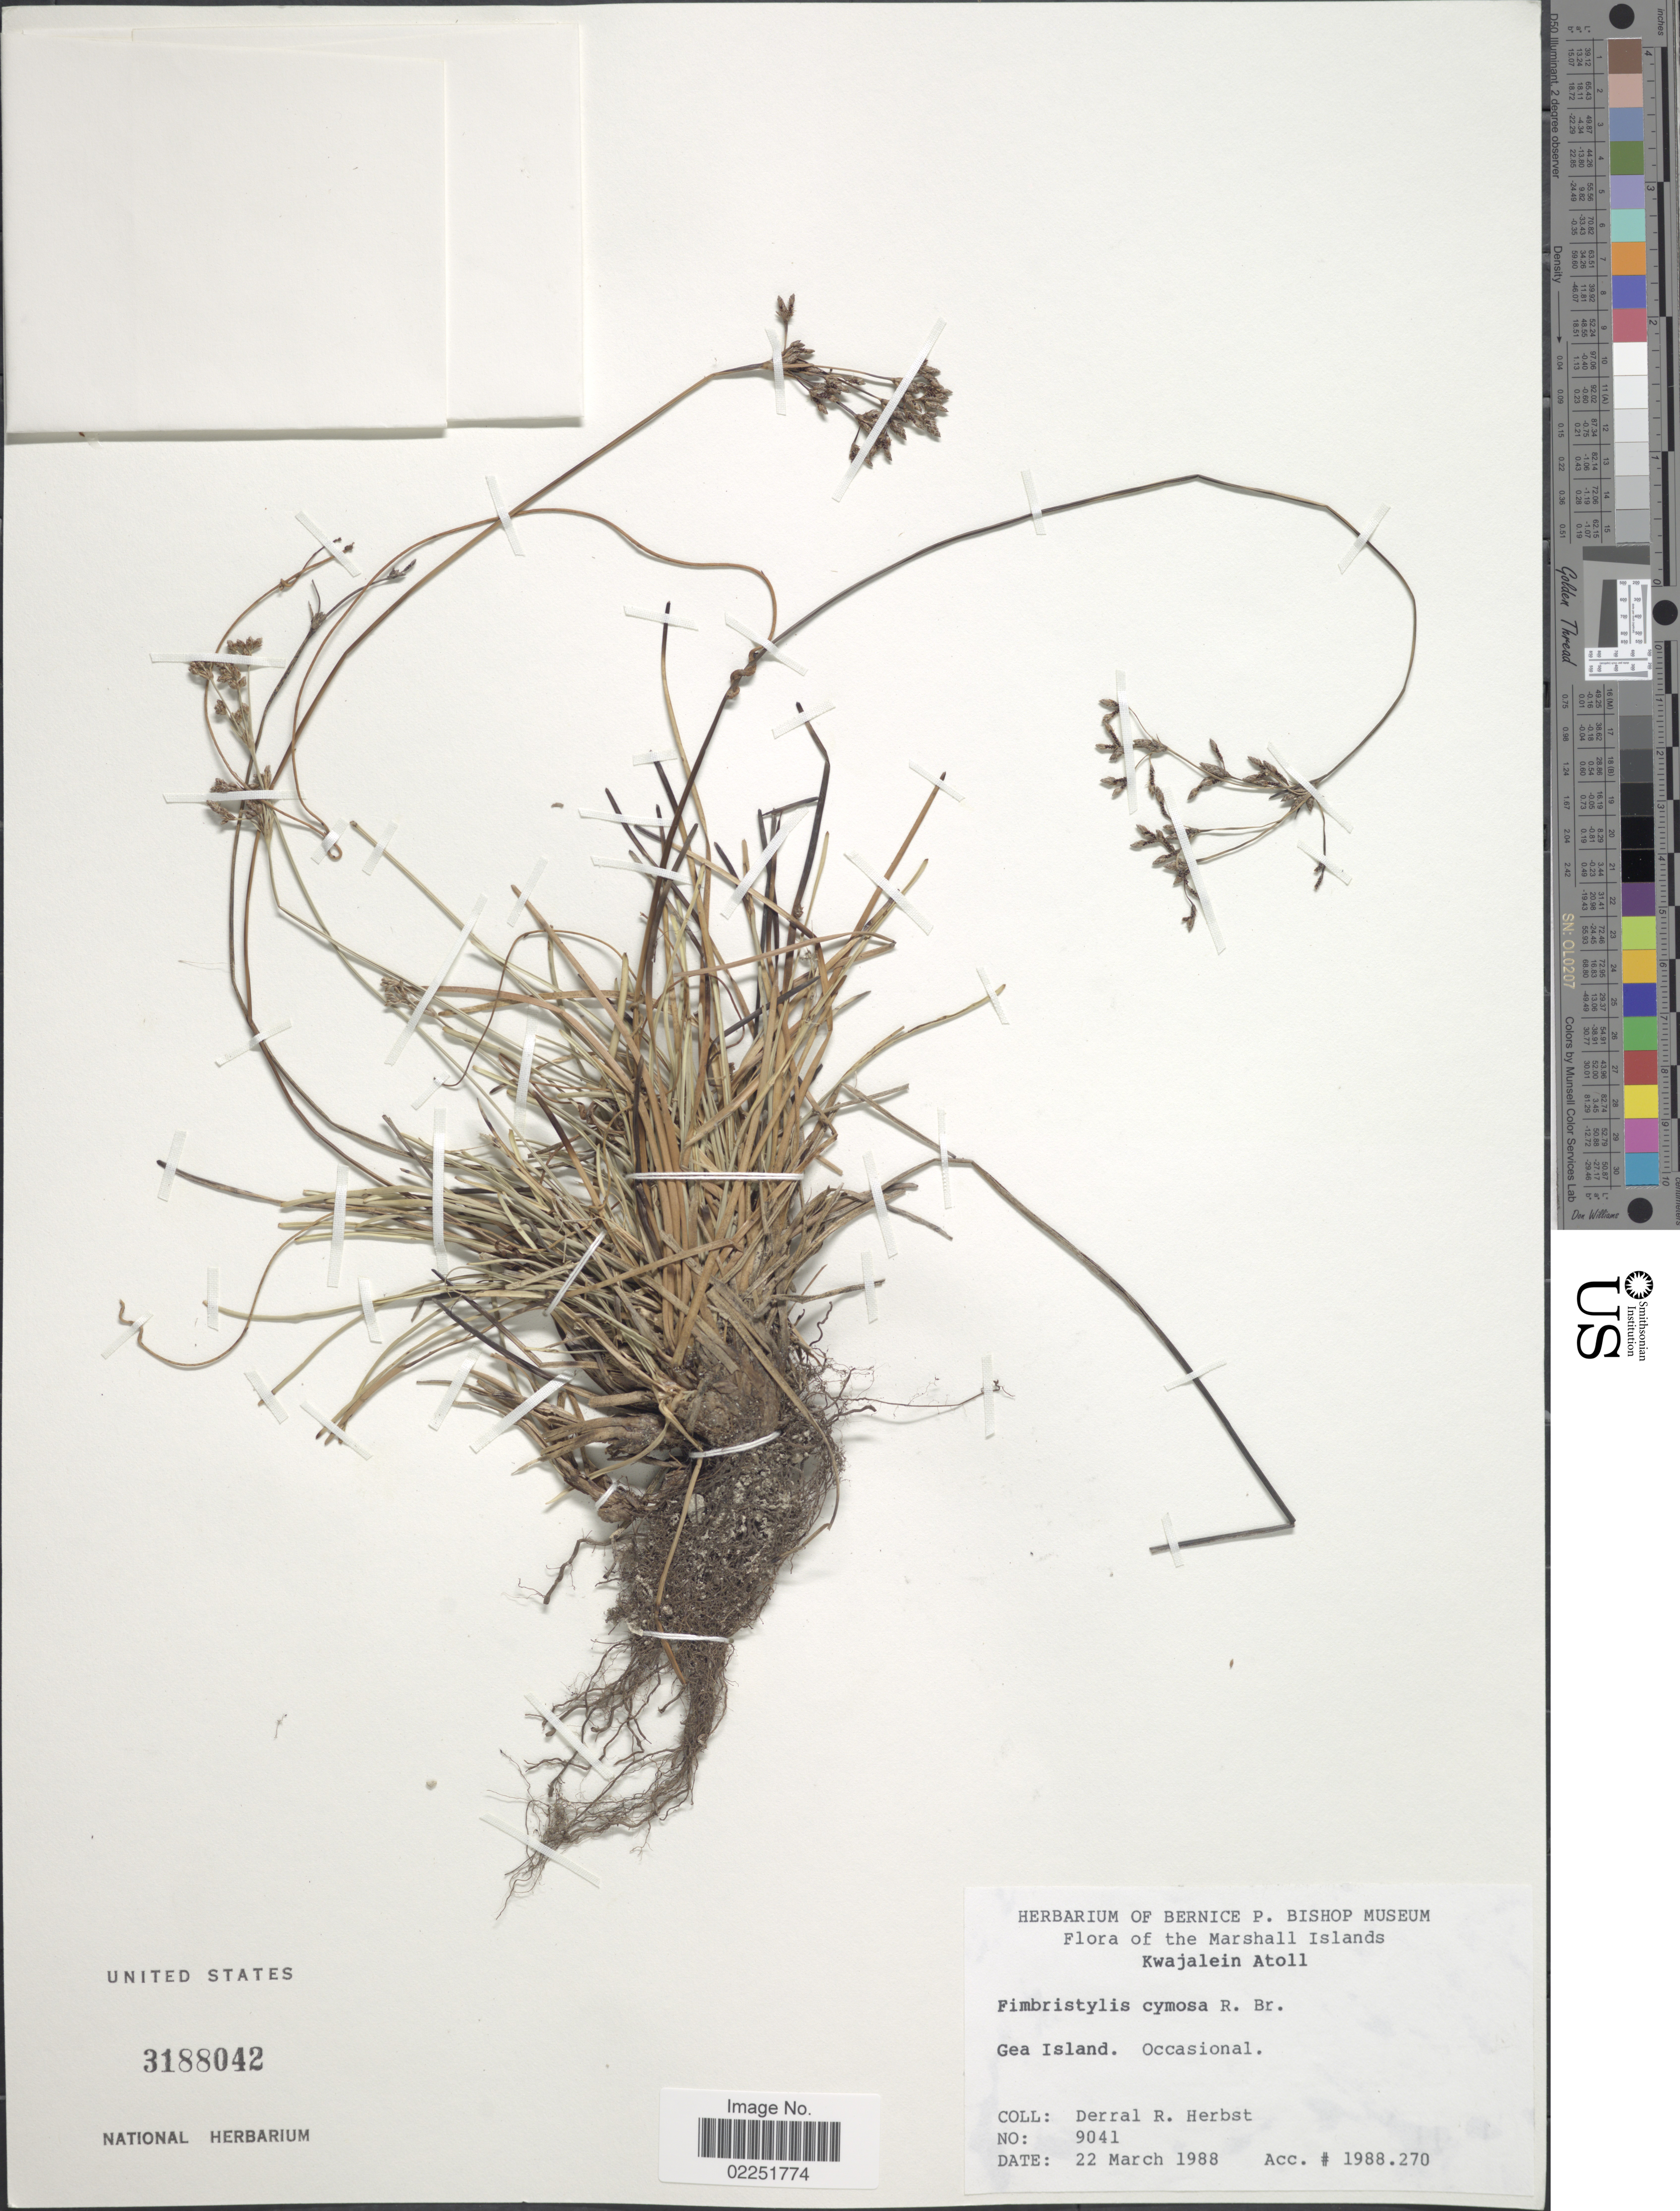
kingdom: Plantae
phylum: Tracheophyta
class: Liliopsida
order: Poales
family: Cyperaceae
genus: Fimbristylis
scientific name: Fimbristylis cymosa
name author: R. Br.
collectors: D. R. Herbst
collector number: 9041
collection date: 1988-03-22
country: Marshall Islands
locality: Kwajalein Atoll. Gea Island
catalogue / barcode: US 3188042